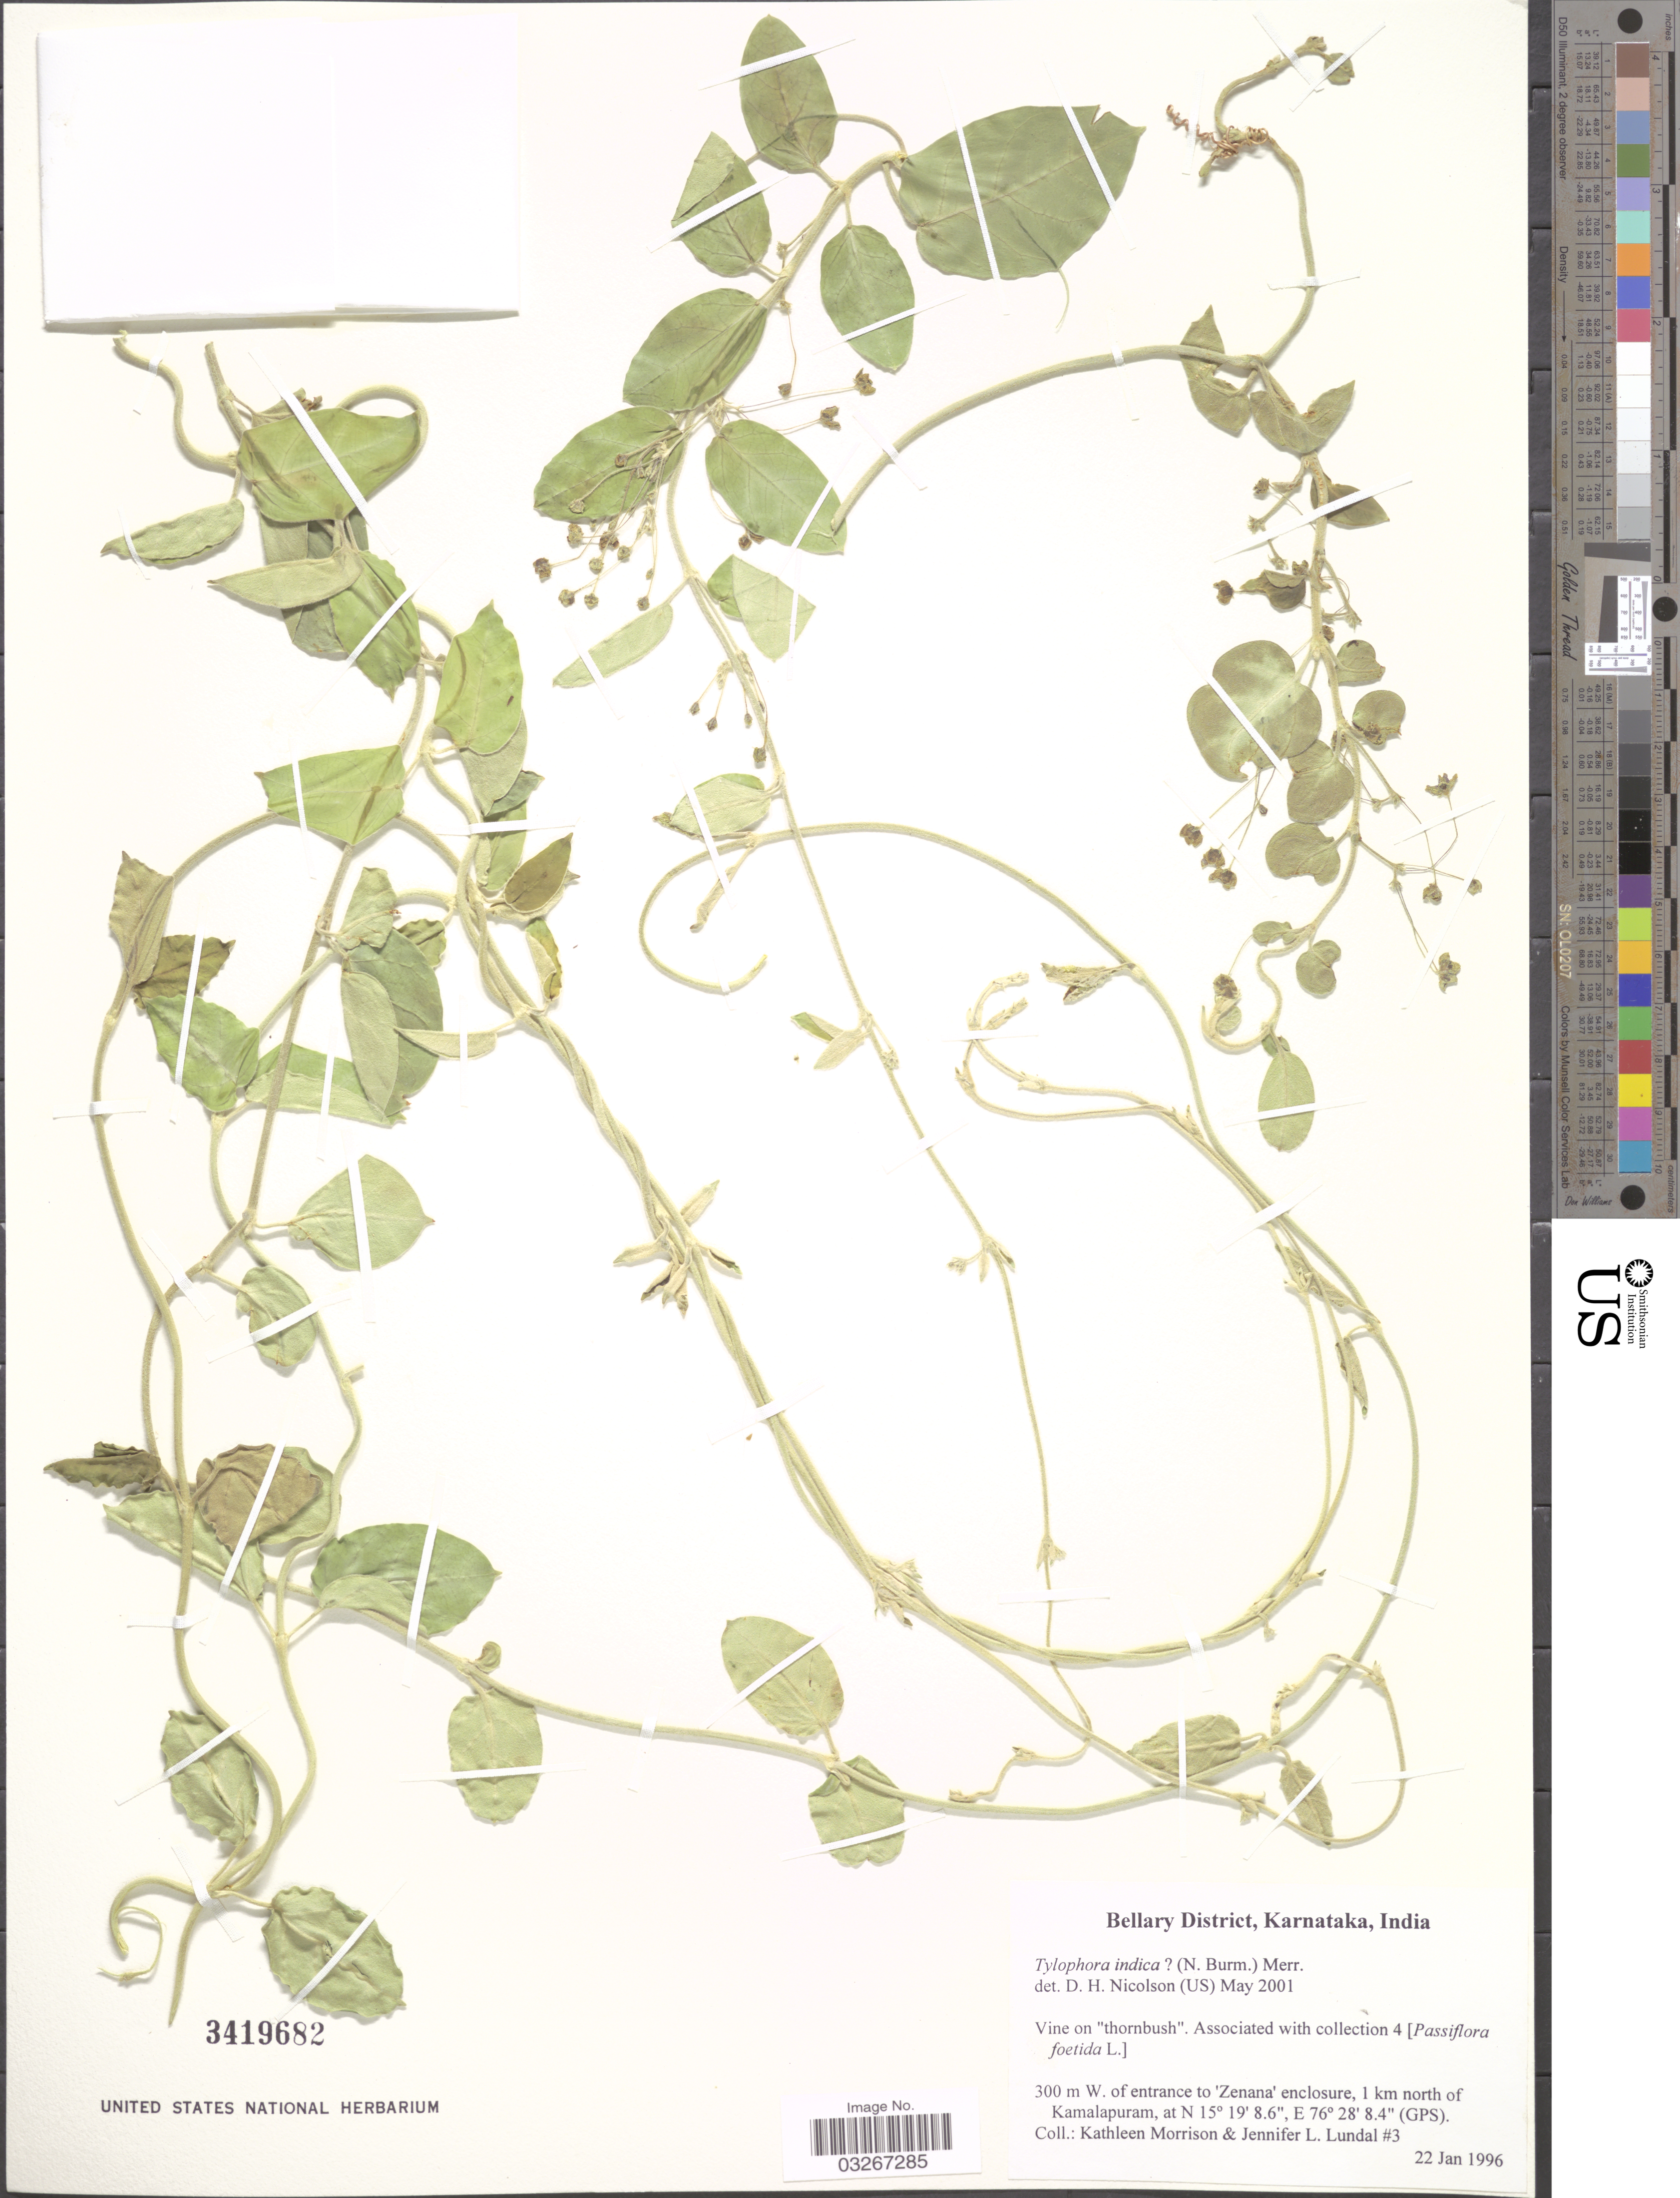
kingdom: Plantae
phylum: Tracheophyta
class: Magnoliopsida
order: Gentianales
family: Apocynaceae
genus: Tylophora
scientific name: Tylophora indica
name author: Merr.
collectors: K. Morrison & J. Lundal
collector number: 3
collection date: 1996-01-22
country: India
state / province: Karnataka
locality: Bellary District. 300 m W. of entrance to 'Zenan' enclosure, 1 km north of Kamalapuram.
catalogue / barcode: US 3419682